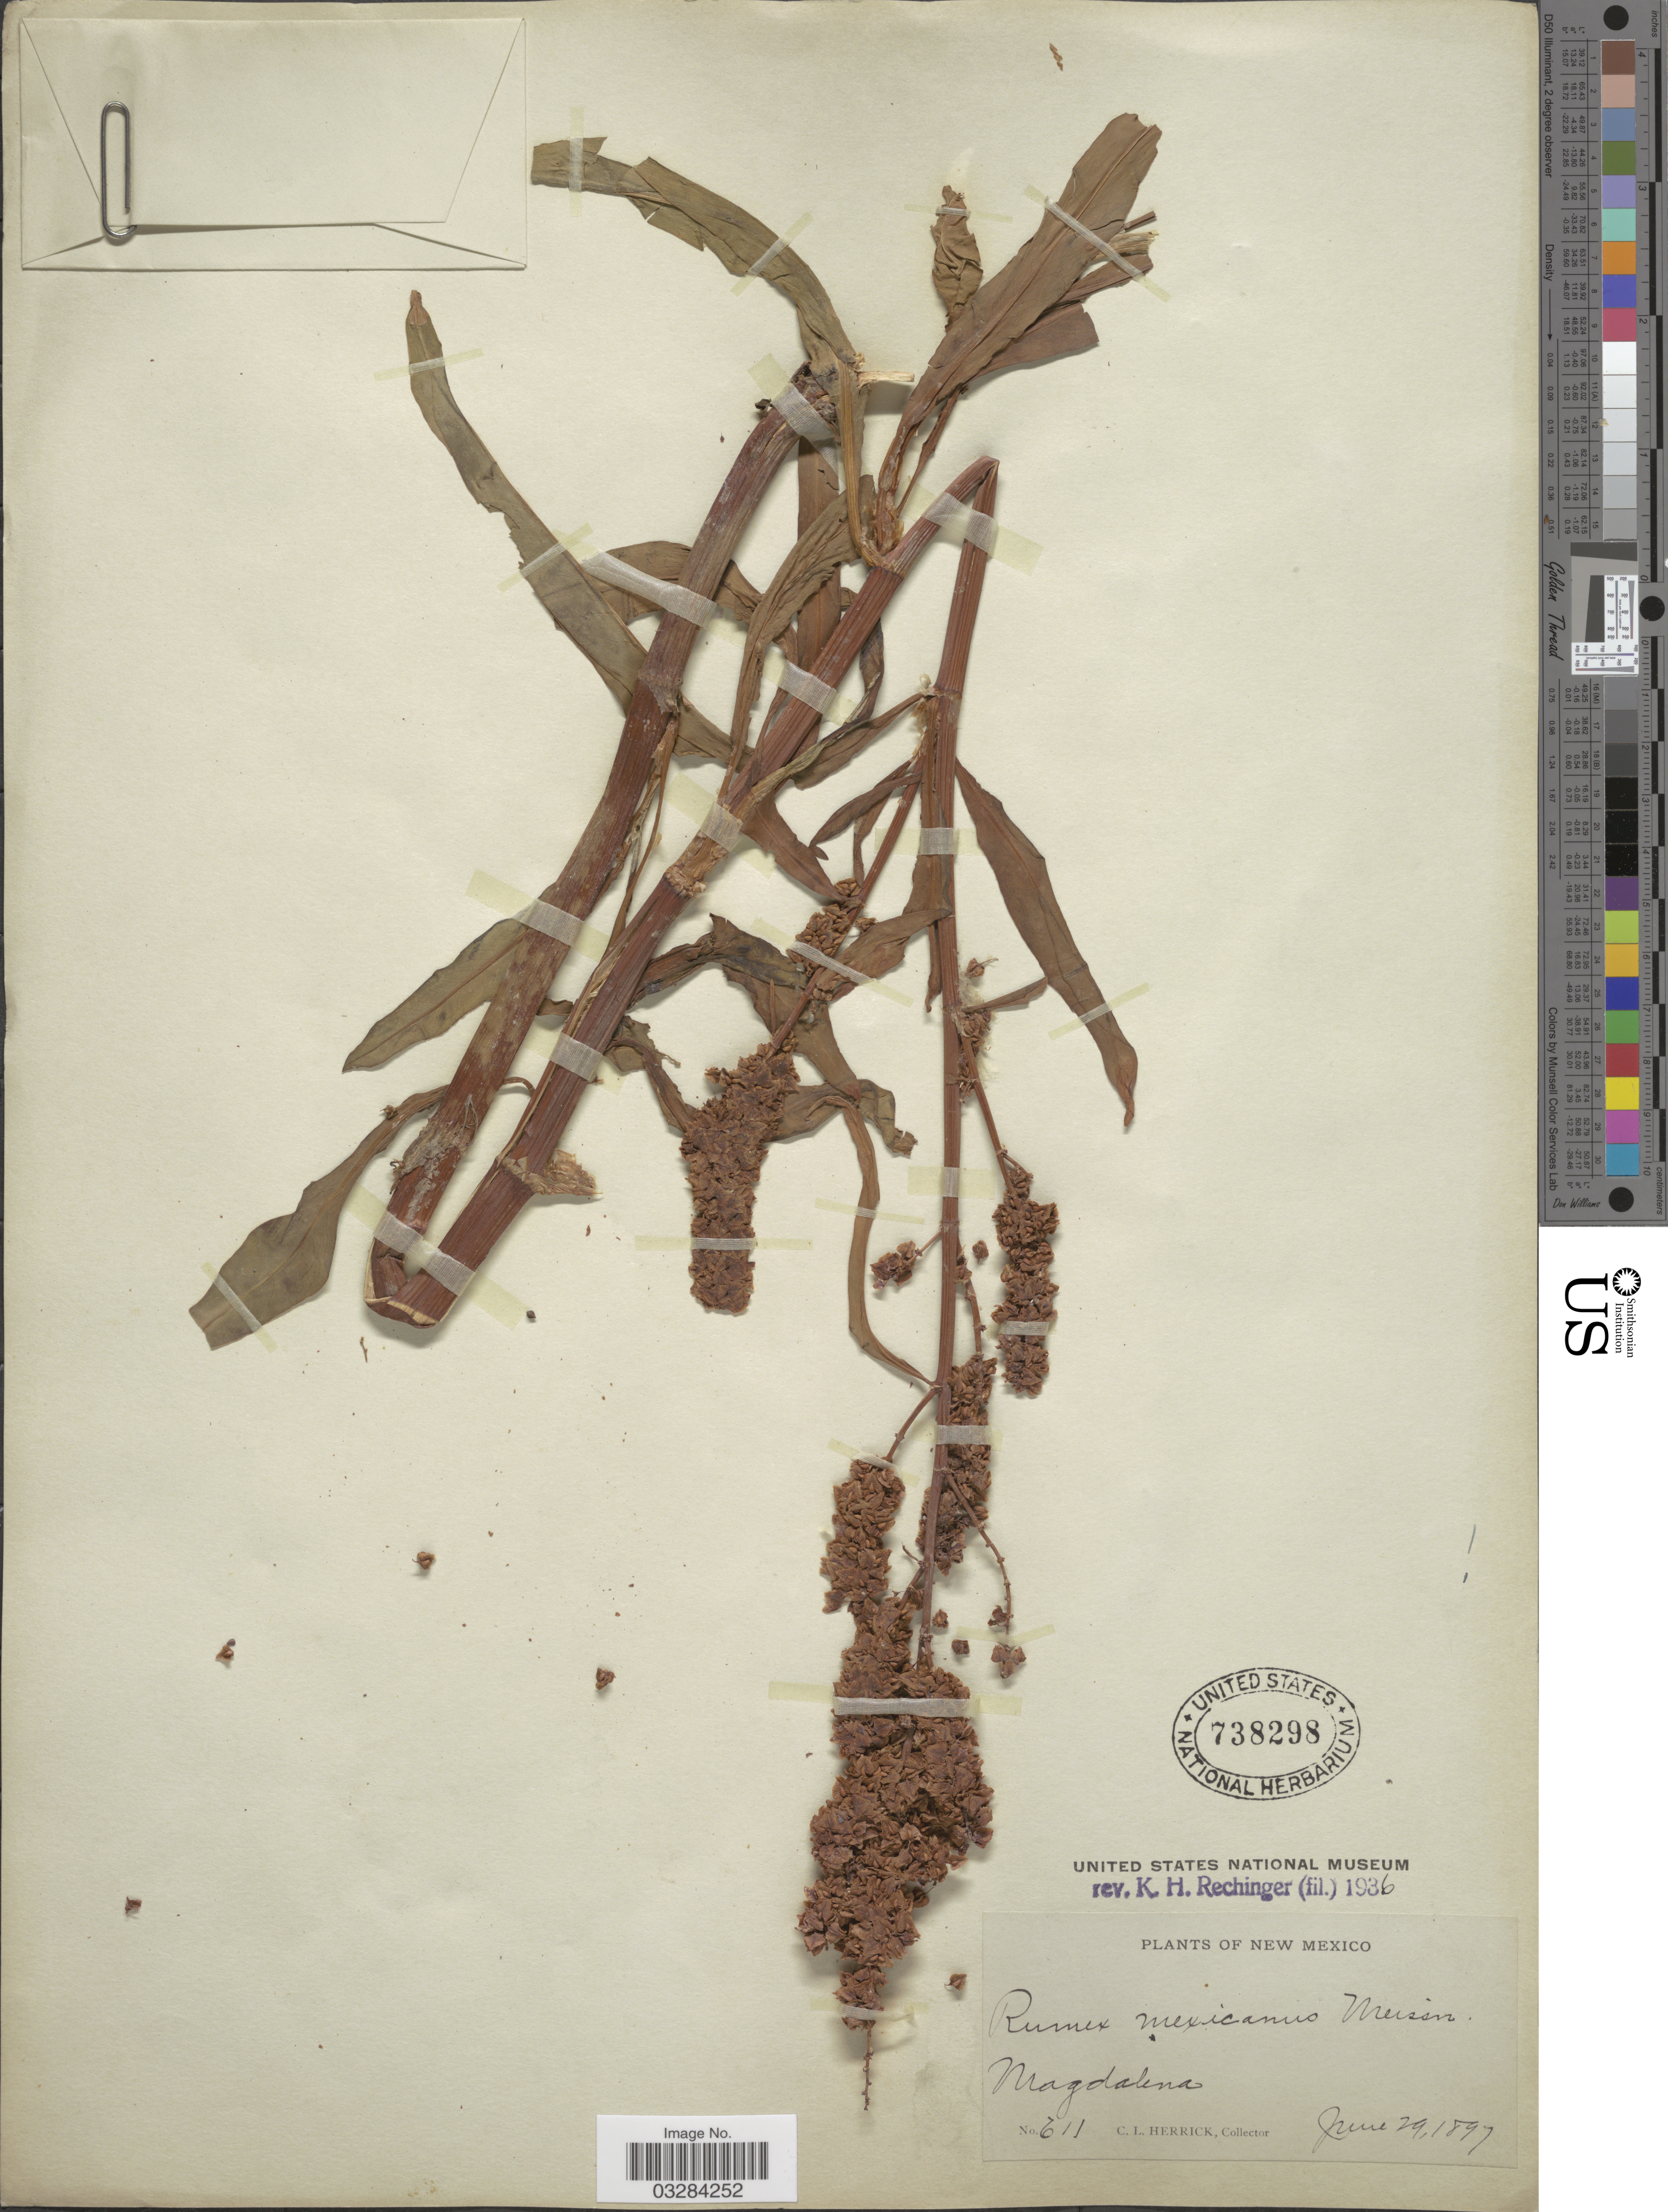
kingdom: Plantae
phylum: Tracheophyta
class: Magnoliopsida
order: Caryophyllales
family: Polygonaceae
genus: Rumex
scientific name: Rumex mexicanus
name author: Meisn.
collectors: C. Herrick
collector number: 611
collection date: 1897-06-29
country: United States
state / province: New Mexico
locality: Magdalena.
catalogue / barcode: US 738298